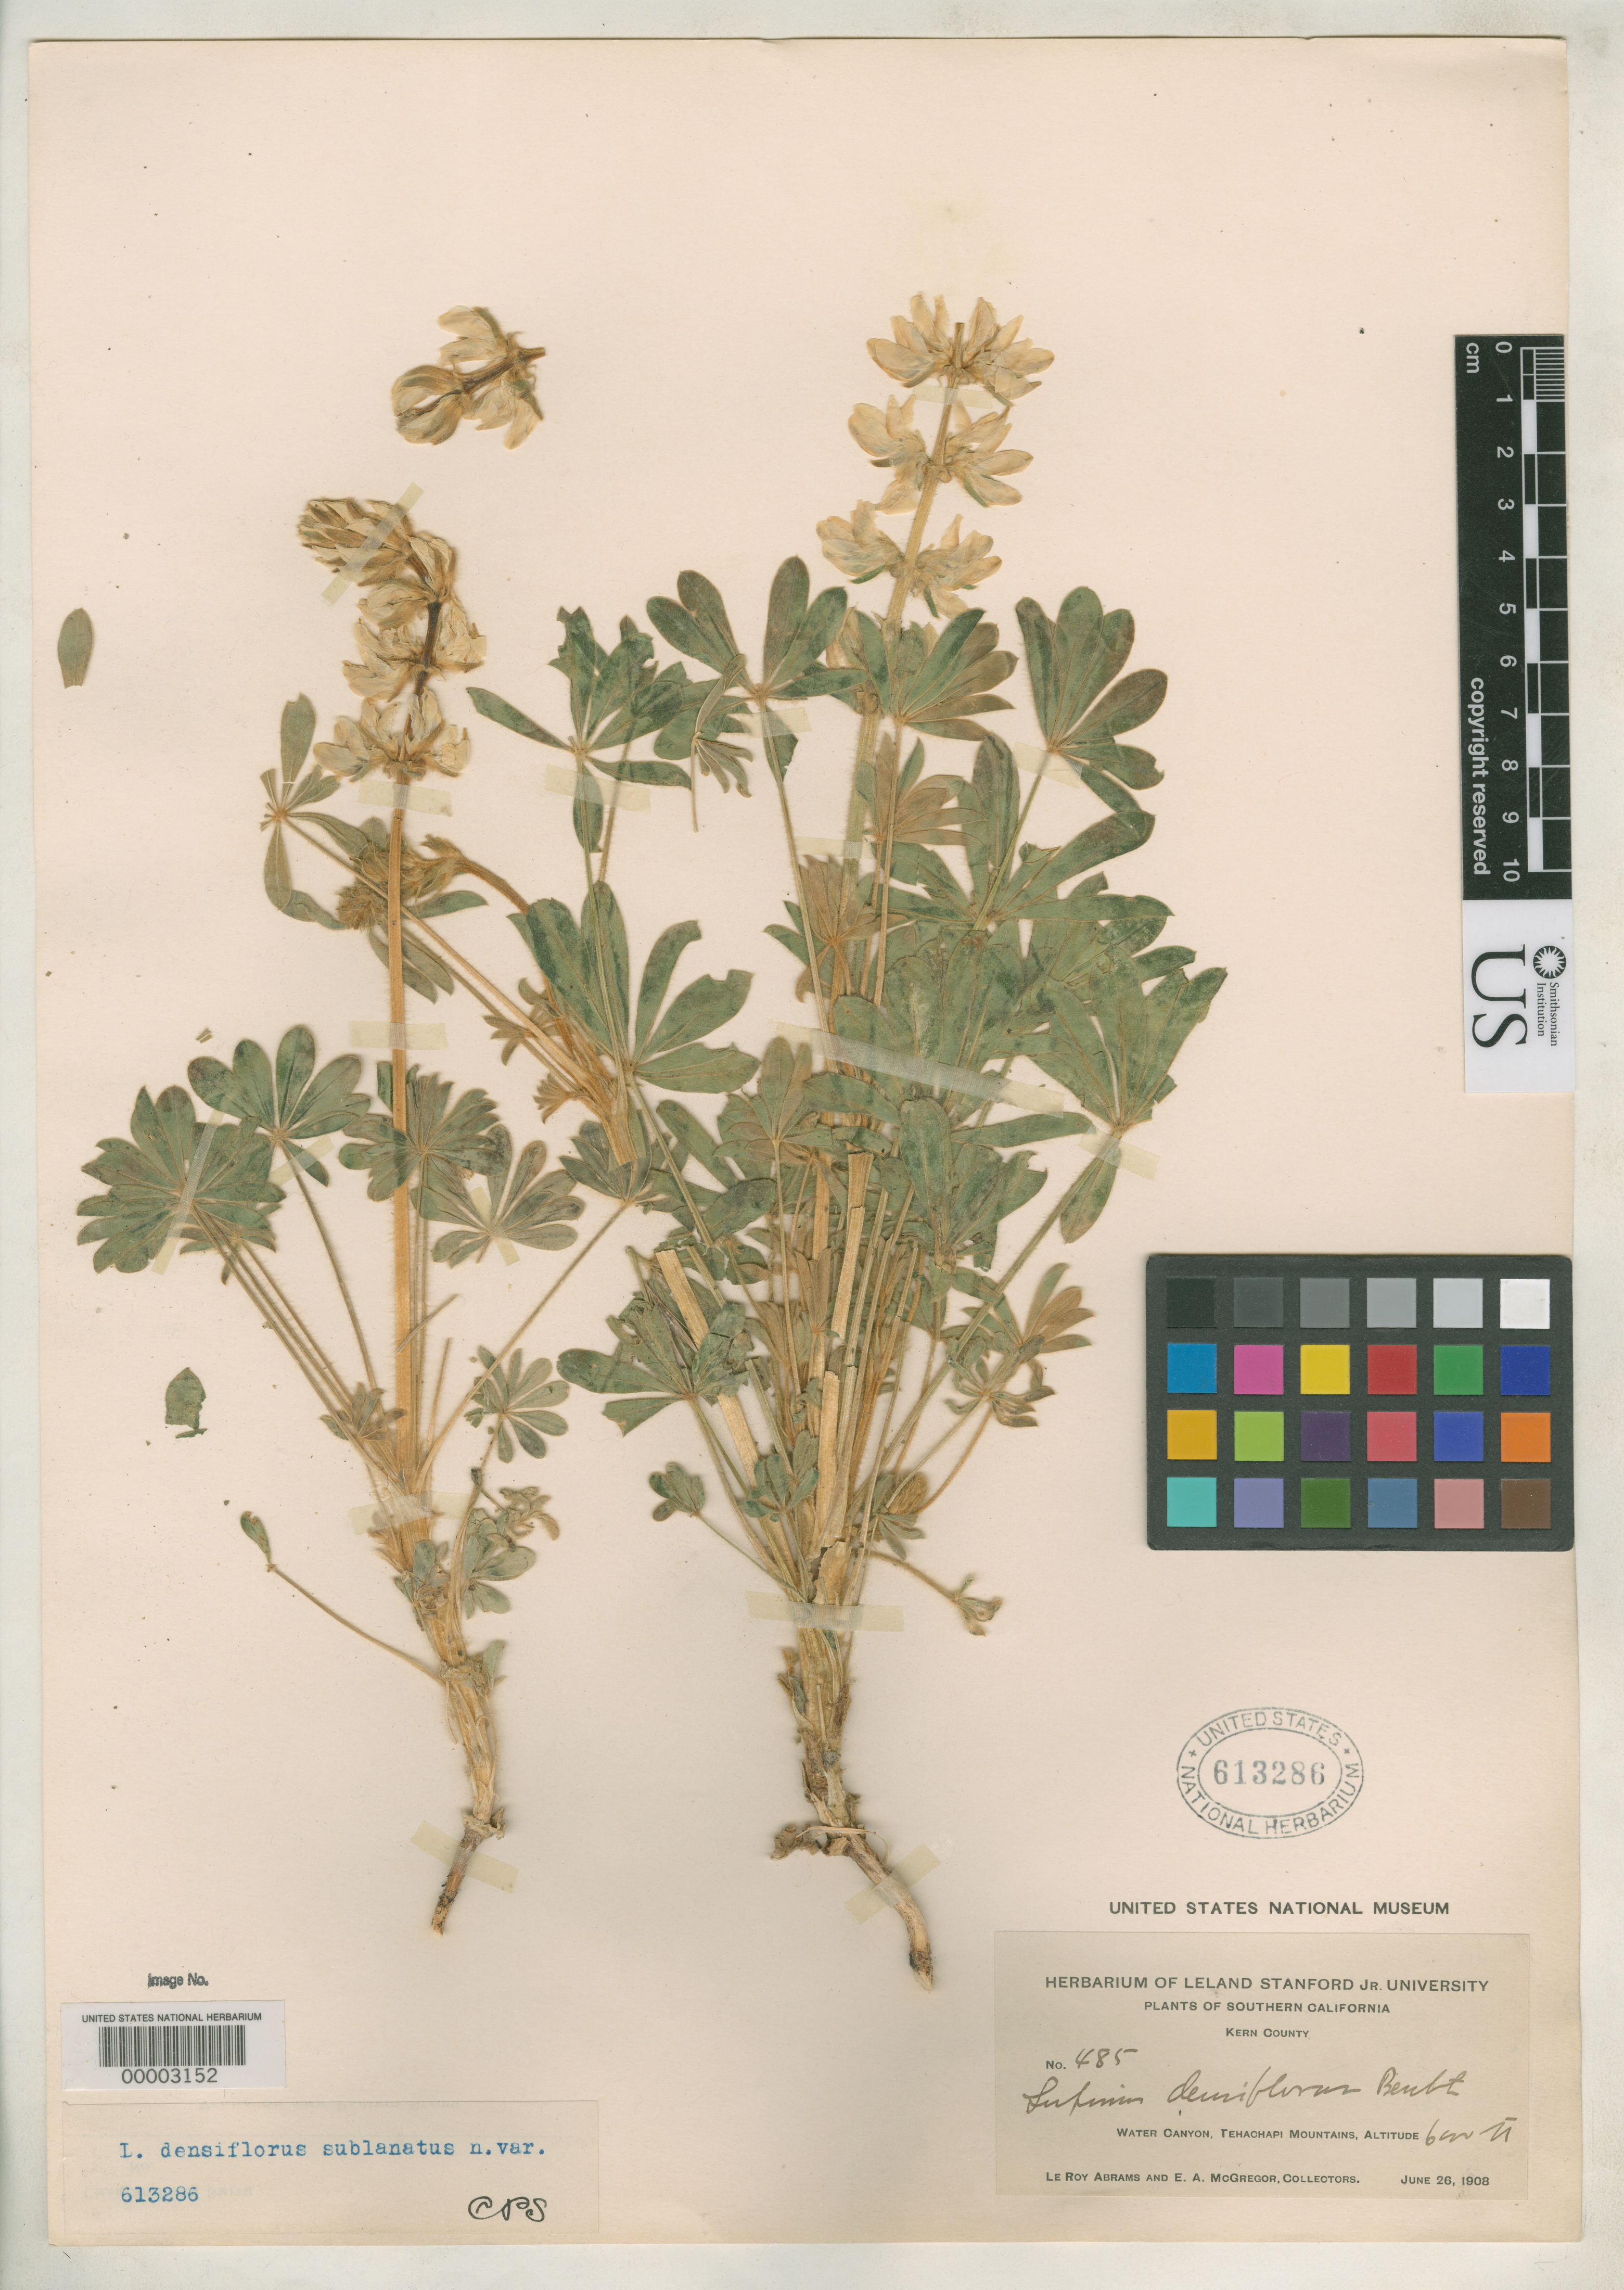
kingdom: Plantae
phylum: Tracheophyta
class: Magnoliopsida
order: Fabales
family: Fabaceae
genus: Lupinus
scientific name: Lupinus densiflorus var. sublanatus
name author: C.P. Sm.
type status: Isotype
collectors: L. Abrams & E. A. McGregor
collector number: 485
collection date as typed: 26 Jun 1908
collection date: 1908-06-26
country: United States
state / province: California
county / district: Kern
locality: Water Canyon, Tehachapi Mts.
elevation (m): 6000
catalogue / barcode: US 613286